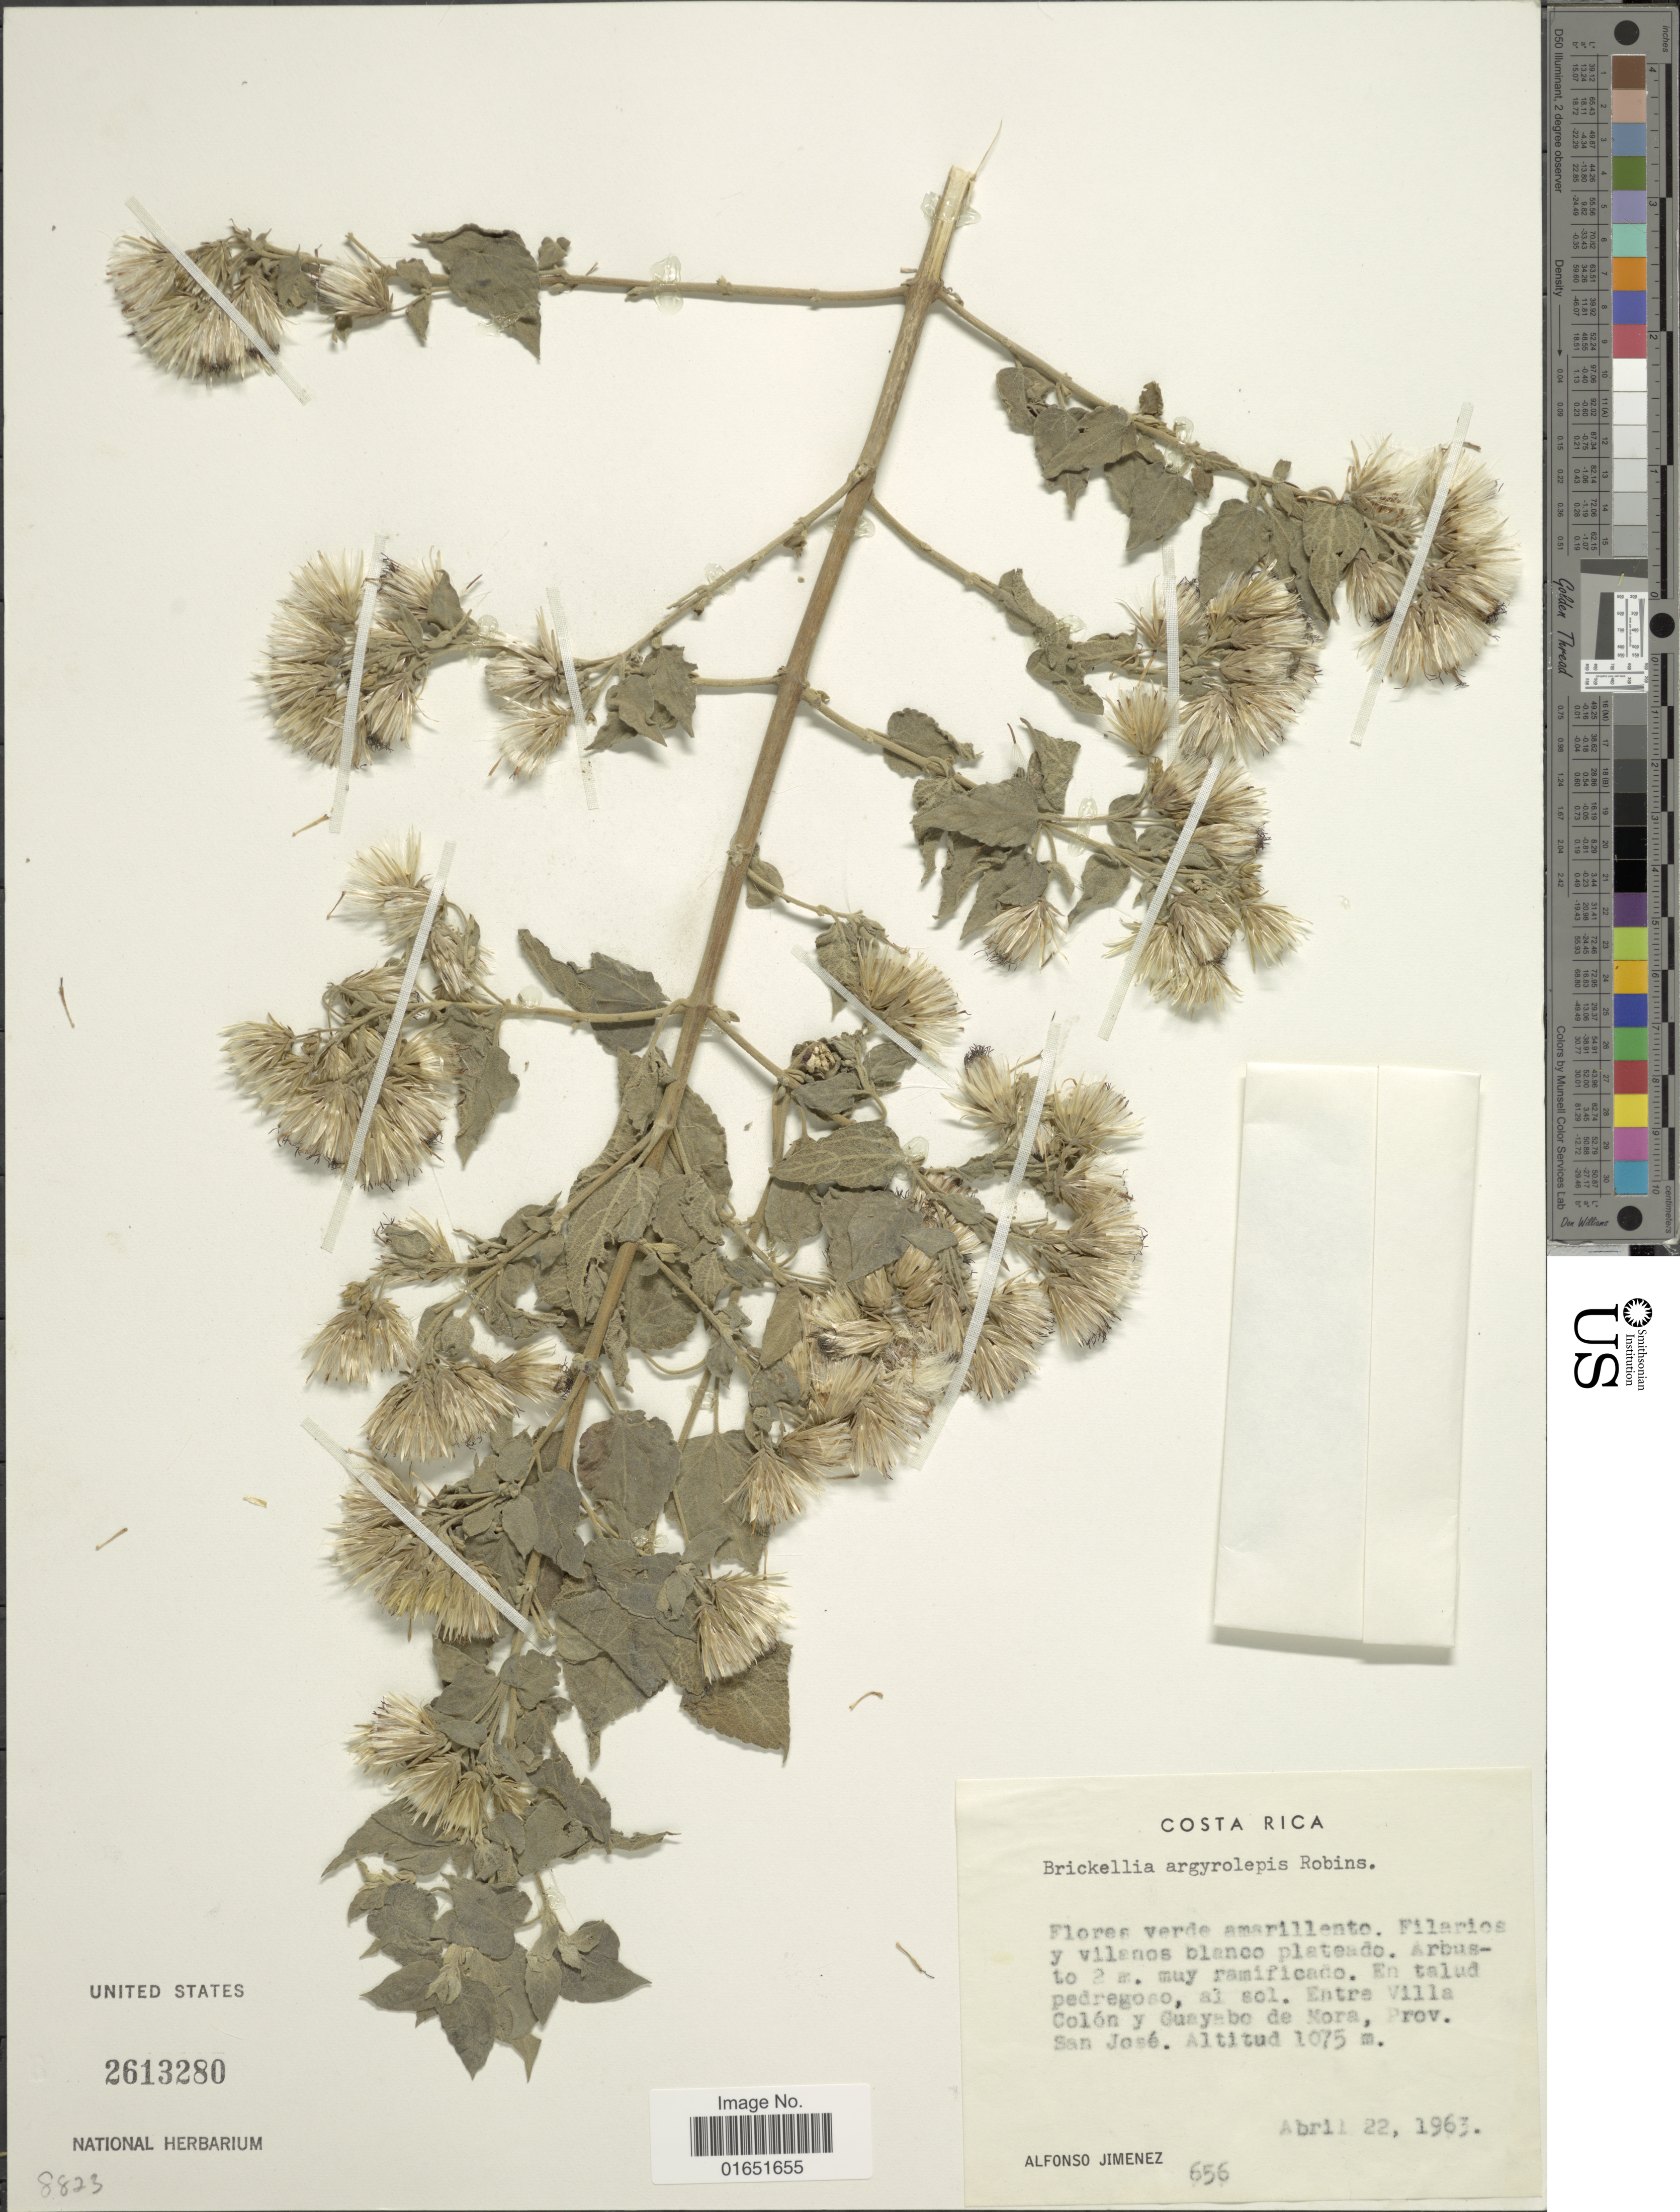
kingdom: Plantae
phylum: Tracheophyta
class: Magnoliopsida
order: Asterales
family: Asteraceae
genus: Brickellia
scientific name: Brickellia argyrolepis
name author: B.L. Rob.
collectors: A. Jimenez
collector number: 656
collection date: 1963-04-22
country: Costa Rica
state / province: San José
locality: Entre Villa Colón y Guayabo de Mora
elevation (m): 1075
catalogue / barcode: US 2613280